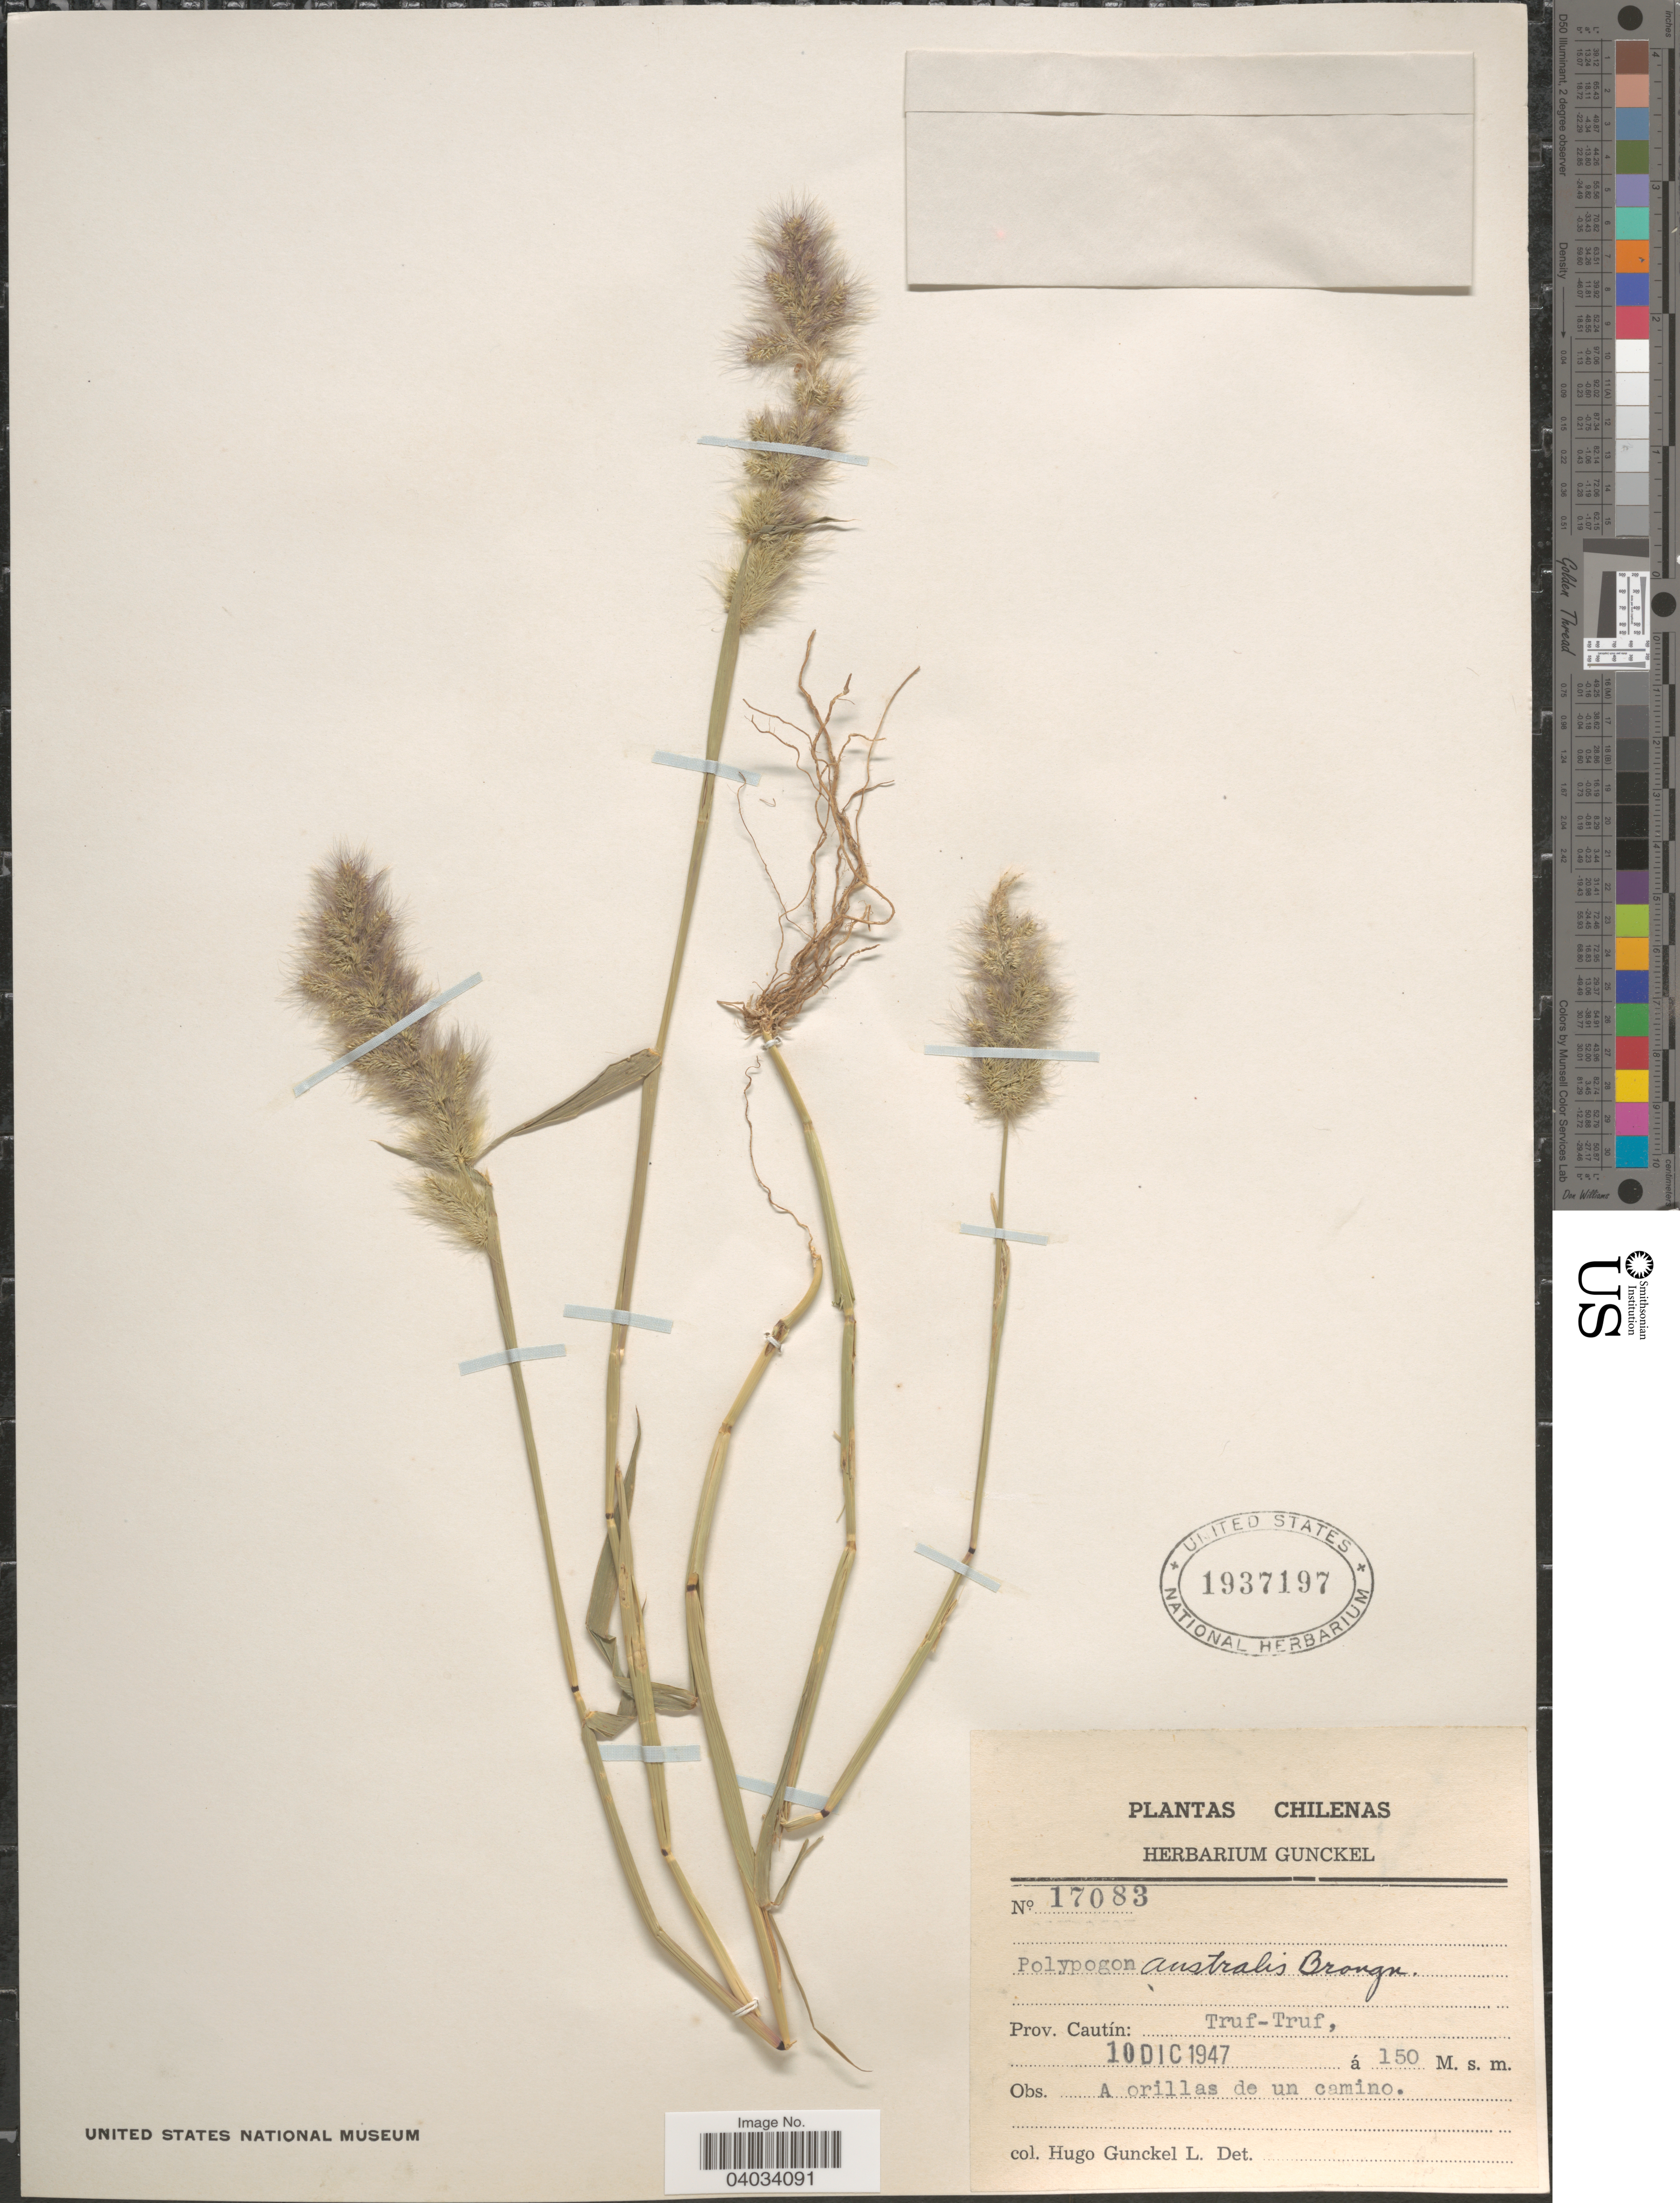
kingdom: Plantae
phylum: Tracheophyta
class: Liliopsida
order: Poales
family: Poaceae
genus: Polypogon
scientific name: Polypogon australis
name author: Brongn.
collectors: H. Gunckel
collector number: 17083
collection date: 1947-12-10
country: Chile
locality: Prov. Cautín: Truf-Truf.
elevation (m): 150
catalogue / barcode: US 1937197